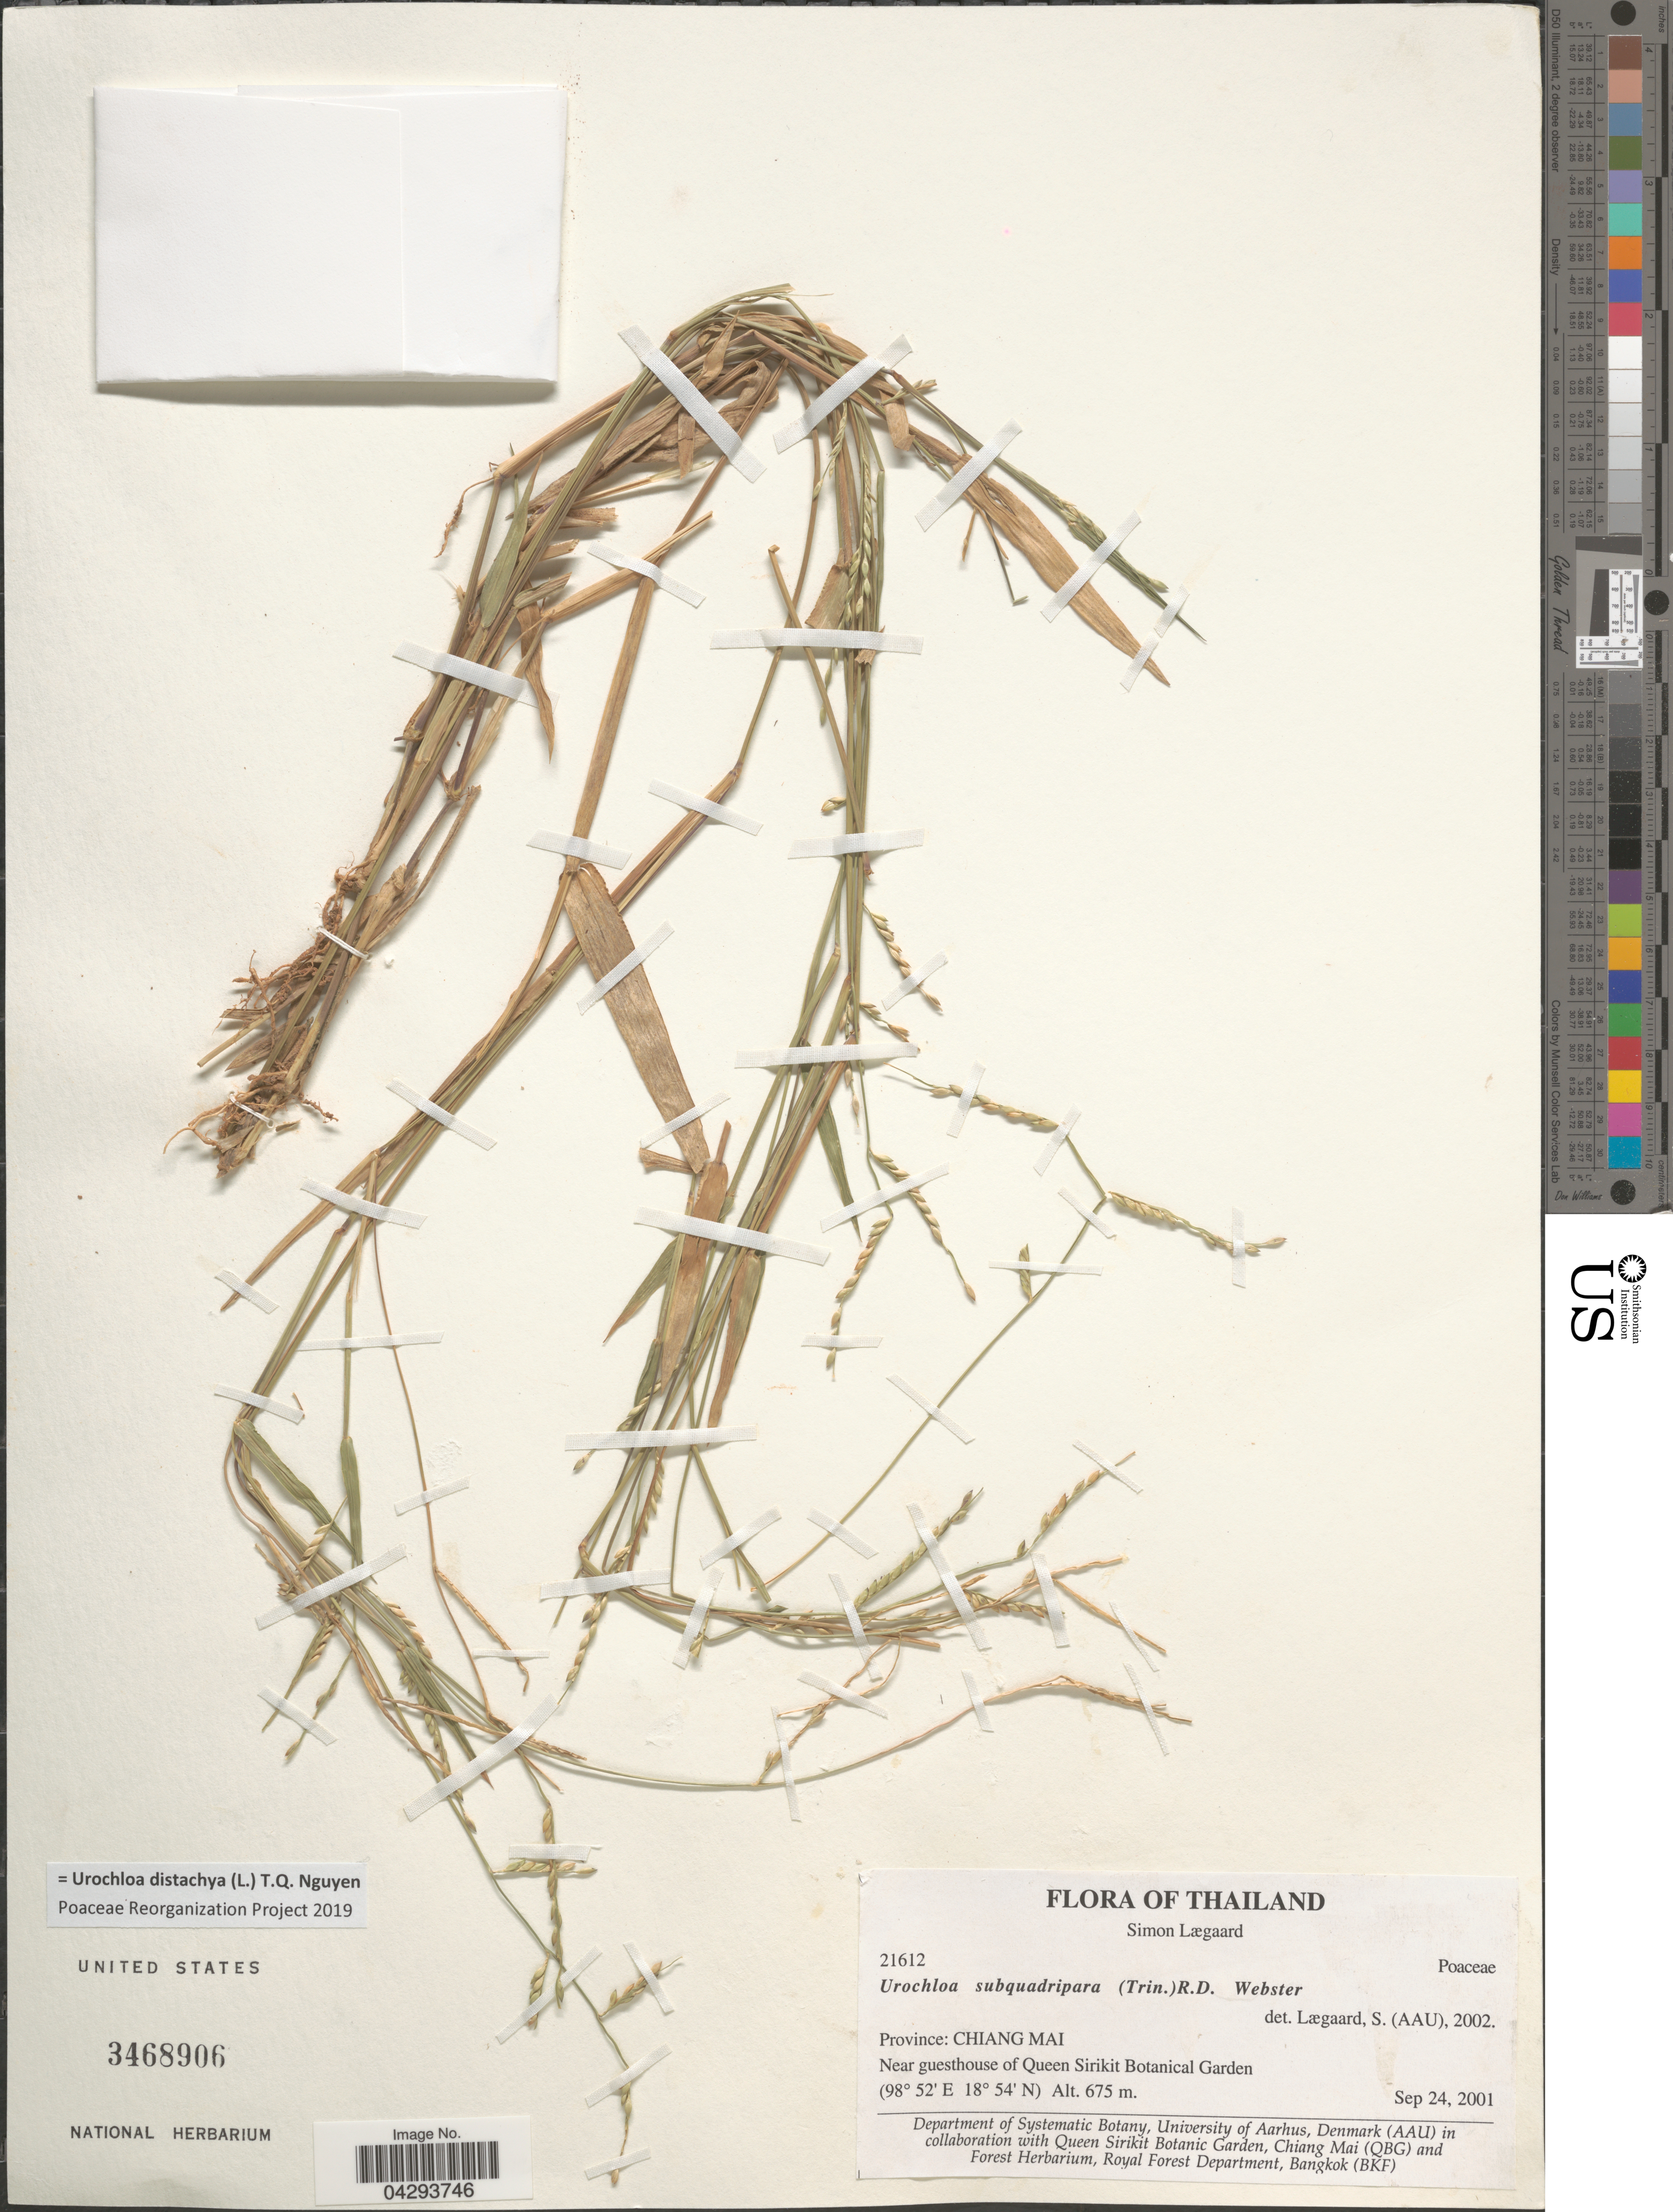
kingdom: Plantae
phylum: Tracheophyta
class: Liliopsida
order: Poales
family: Poaceae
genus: Urochloa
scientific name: Urochloa distachya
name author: (L.) T.Q. Nguyen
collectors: S. Lægaard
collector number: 21612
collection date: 2001-09-24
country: Thailand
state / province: Chiang Mai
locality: Near guesthouse of Queen Sirikit Botanical Garden.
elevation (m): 675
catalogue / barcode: US 3468906